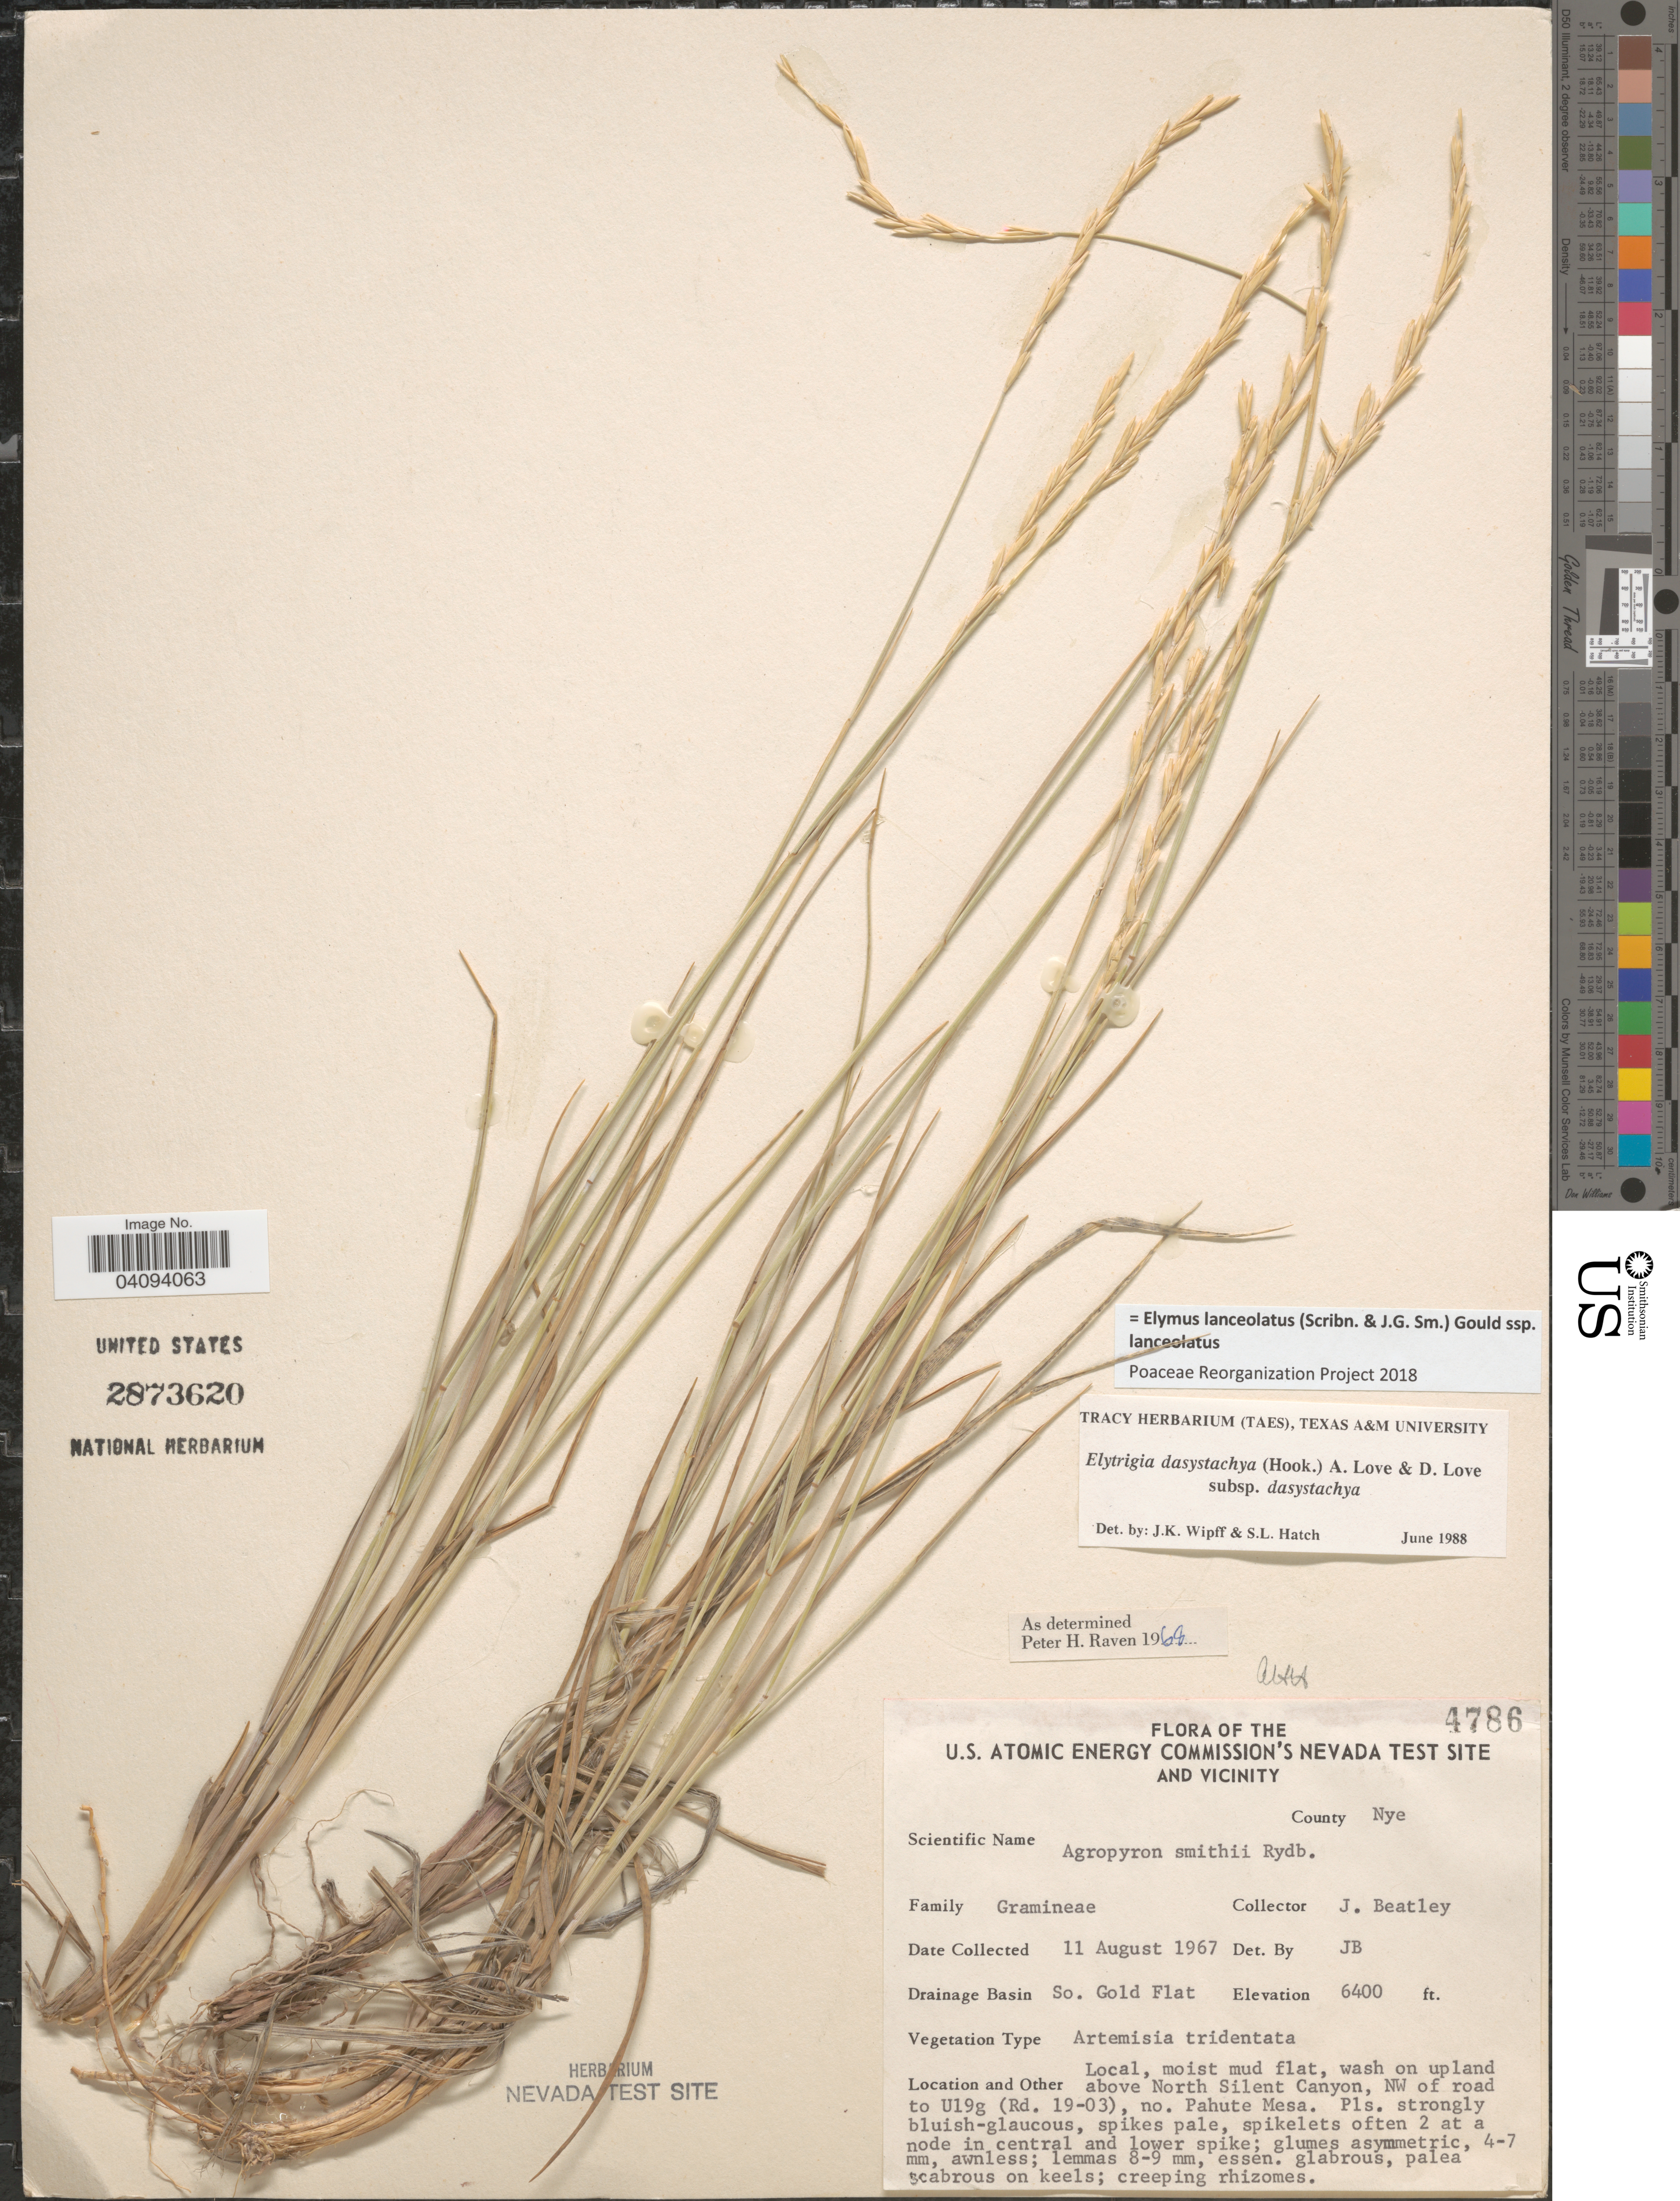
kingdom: Plantae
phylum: Tracheophyta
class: Liliopsida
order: Poales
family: Poaceae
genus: Elymus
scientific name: Elymus lanceolatus subsp. lanceolatus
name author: (Scribn. & J.G. Sm.) Gould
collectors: J. C. Beatley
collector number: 4786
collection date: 1967-08-11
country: United States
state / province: Nevada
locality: The U.S. Atomic Energy Commission's Nevada Test Site and Vicinity. County Nye. Drainage Basin So. Gold Flat. Wash on upland to U19g (Rd. 19-03), no. Pahute Mesa.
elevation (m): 1951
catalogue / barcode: US 2873620